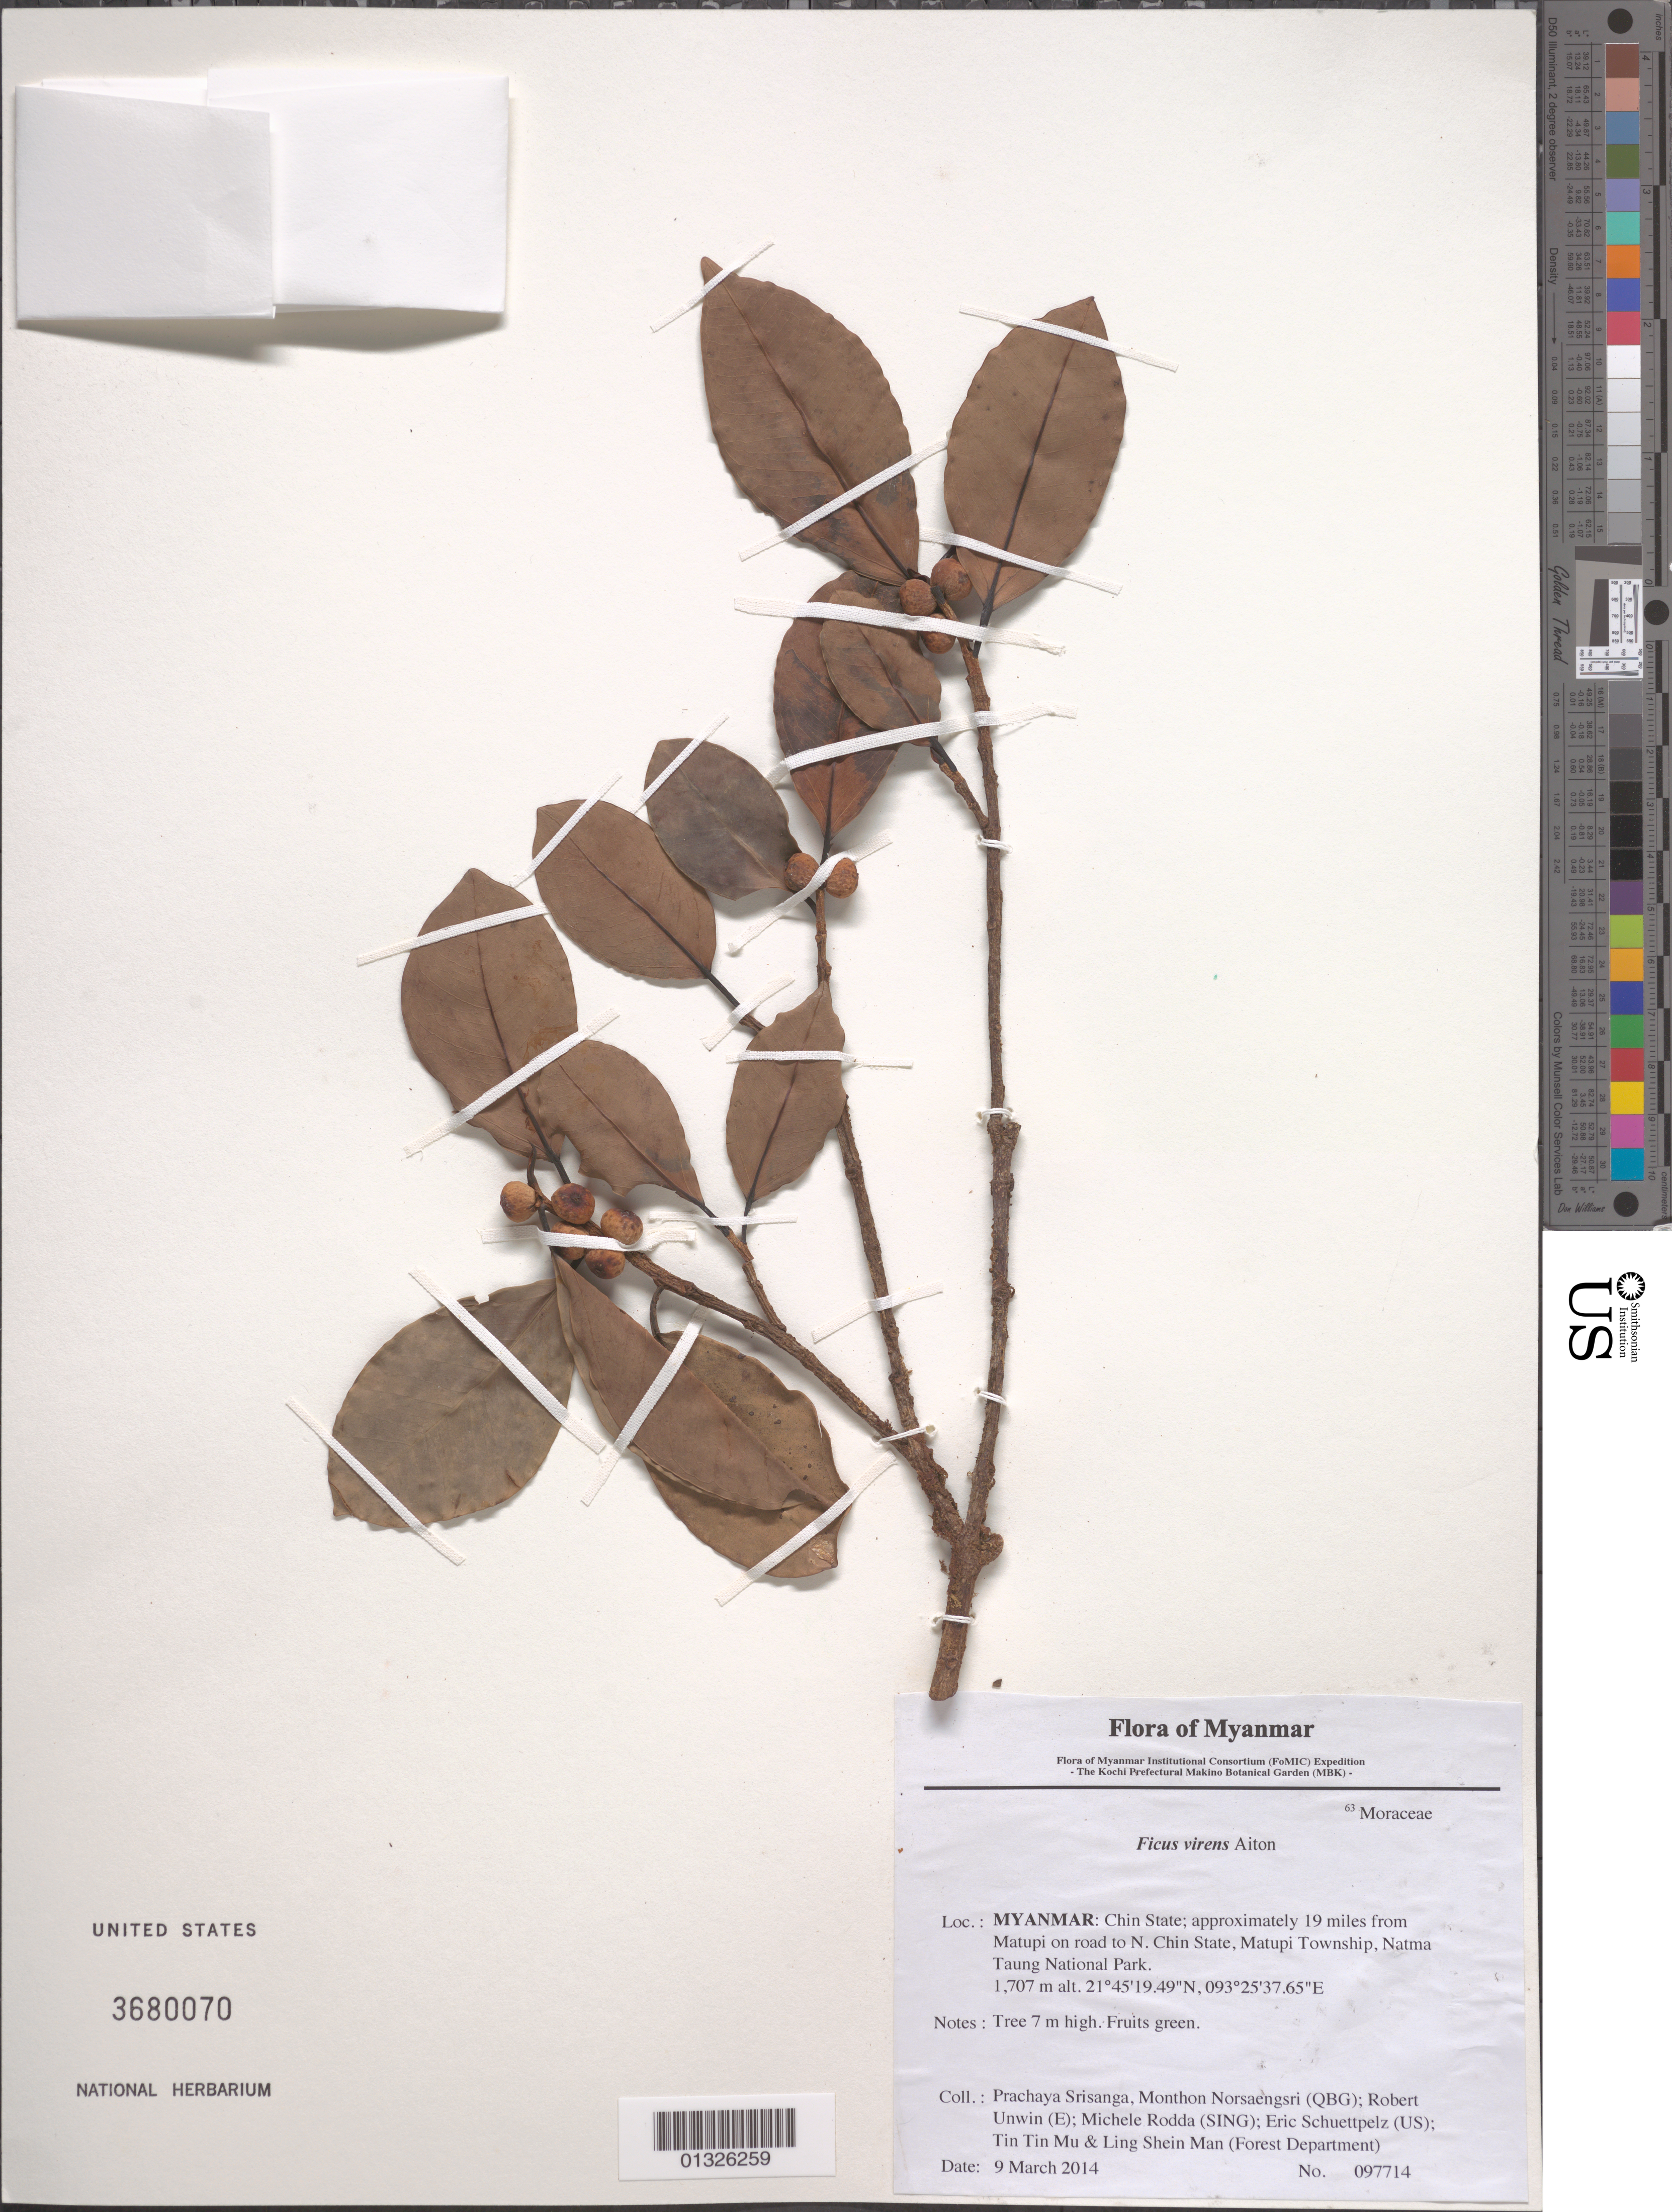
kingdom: Plantae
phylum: Tracheophyta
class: Magnoliopsida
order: Rosales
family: Moraceae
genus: Ficus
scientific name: Ficus virens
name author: Aiton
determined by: Fujikawa, Kazumi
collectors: P. Srisanga, M. Norsaengsri, R. Unwin, M. Rodda, E. Schuettpelz, Tin Tin Mu & Ling Shein Man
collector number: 97714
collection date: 2014-03-09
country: Myanmar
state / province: Chin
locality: Approximately 19 miles from Matupi on road to N. Chin State, Matupi Township, Natma Taung National Park.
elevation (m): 1707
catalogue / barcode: US 3680070